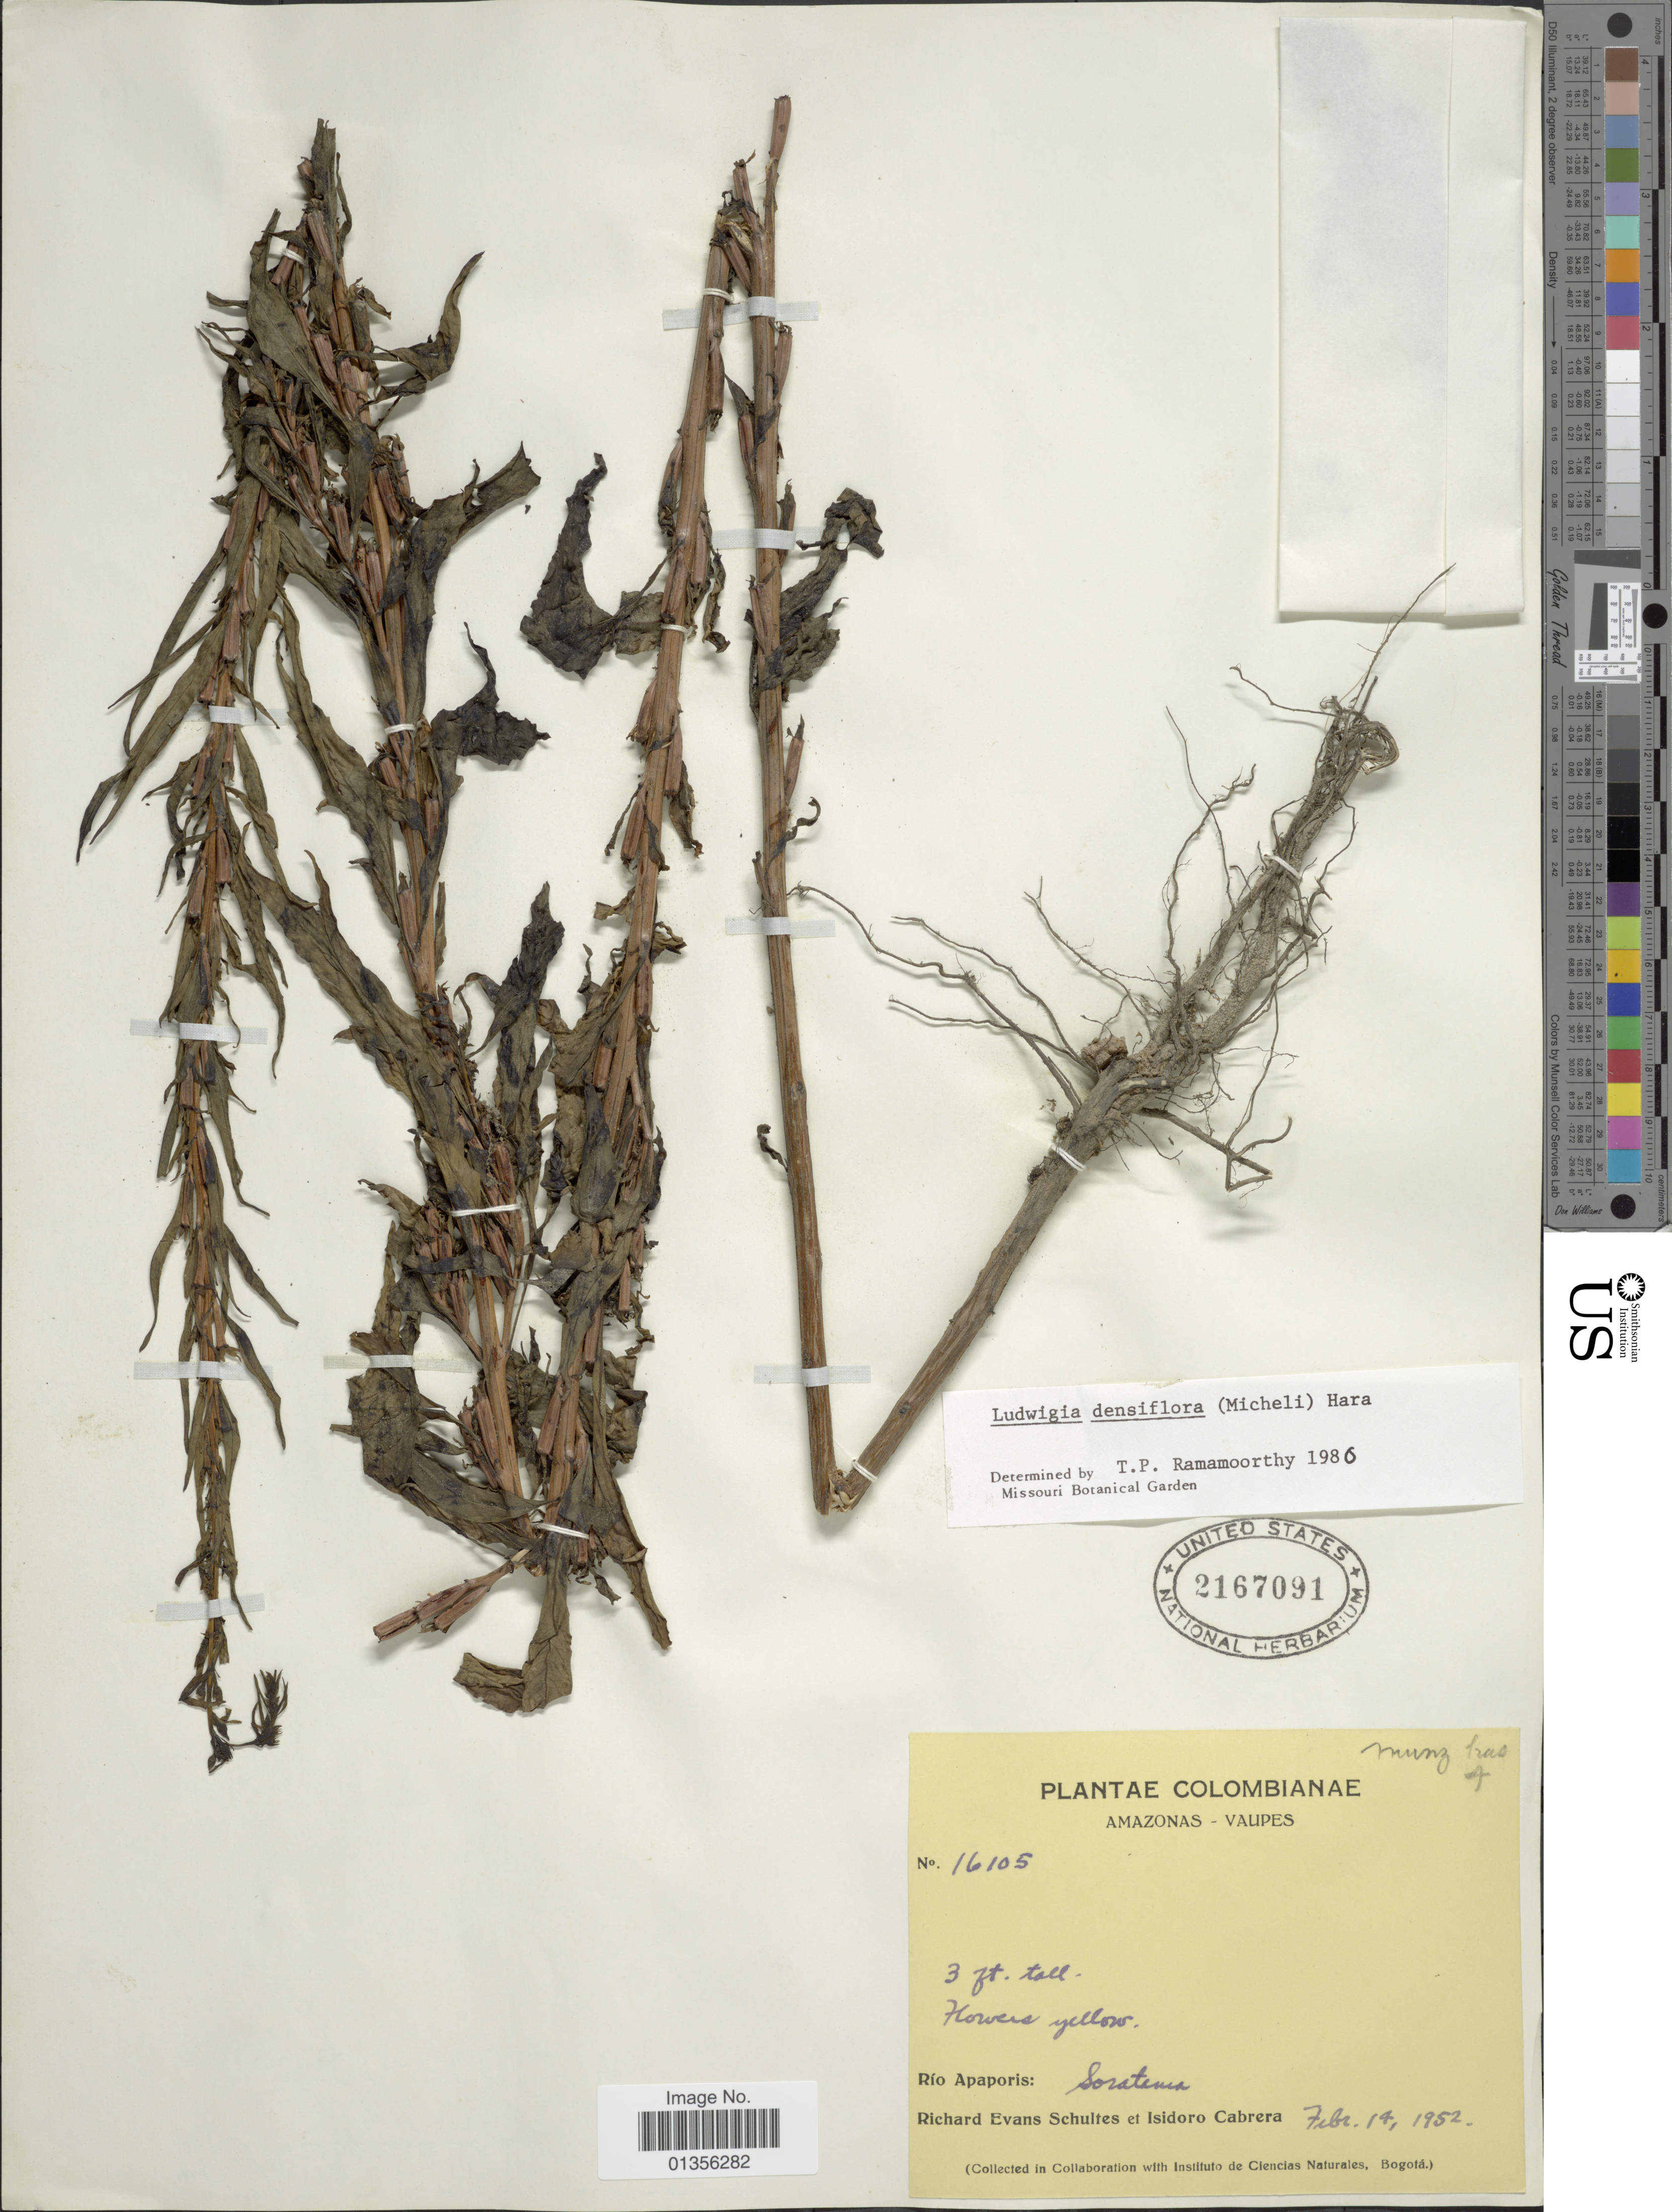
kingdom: Plantae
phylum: Tracheophyta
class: Magnoliopsida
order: Myrtales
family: Onagraceae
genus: Ludwigia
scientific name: Ludwigia densiflora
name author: (Micheli) H. Hara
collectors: R. E. Schultes & I. Cabrera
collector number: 16105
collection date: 1952-02-14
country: Brazil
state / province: Amazonas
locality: Vaupes. Río Apaporis: Soratama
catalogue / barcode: US 2167091